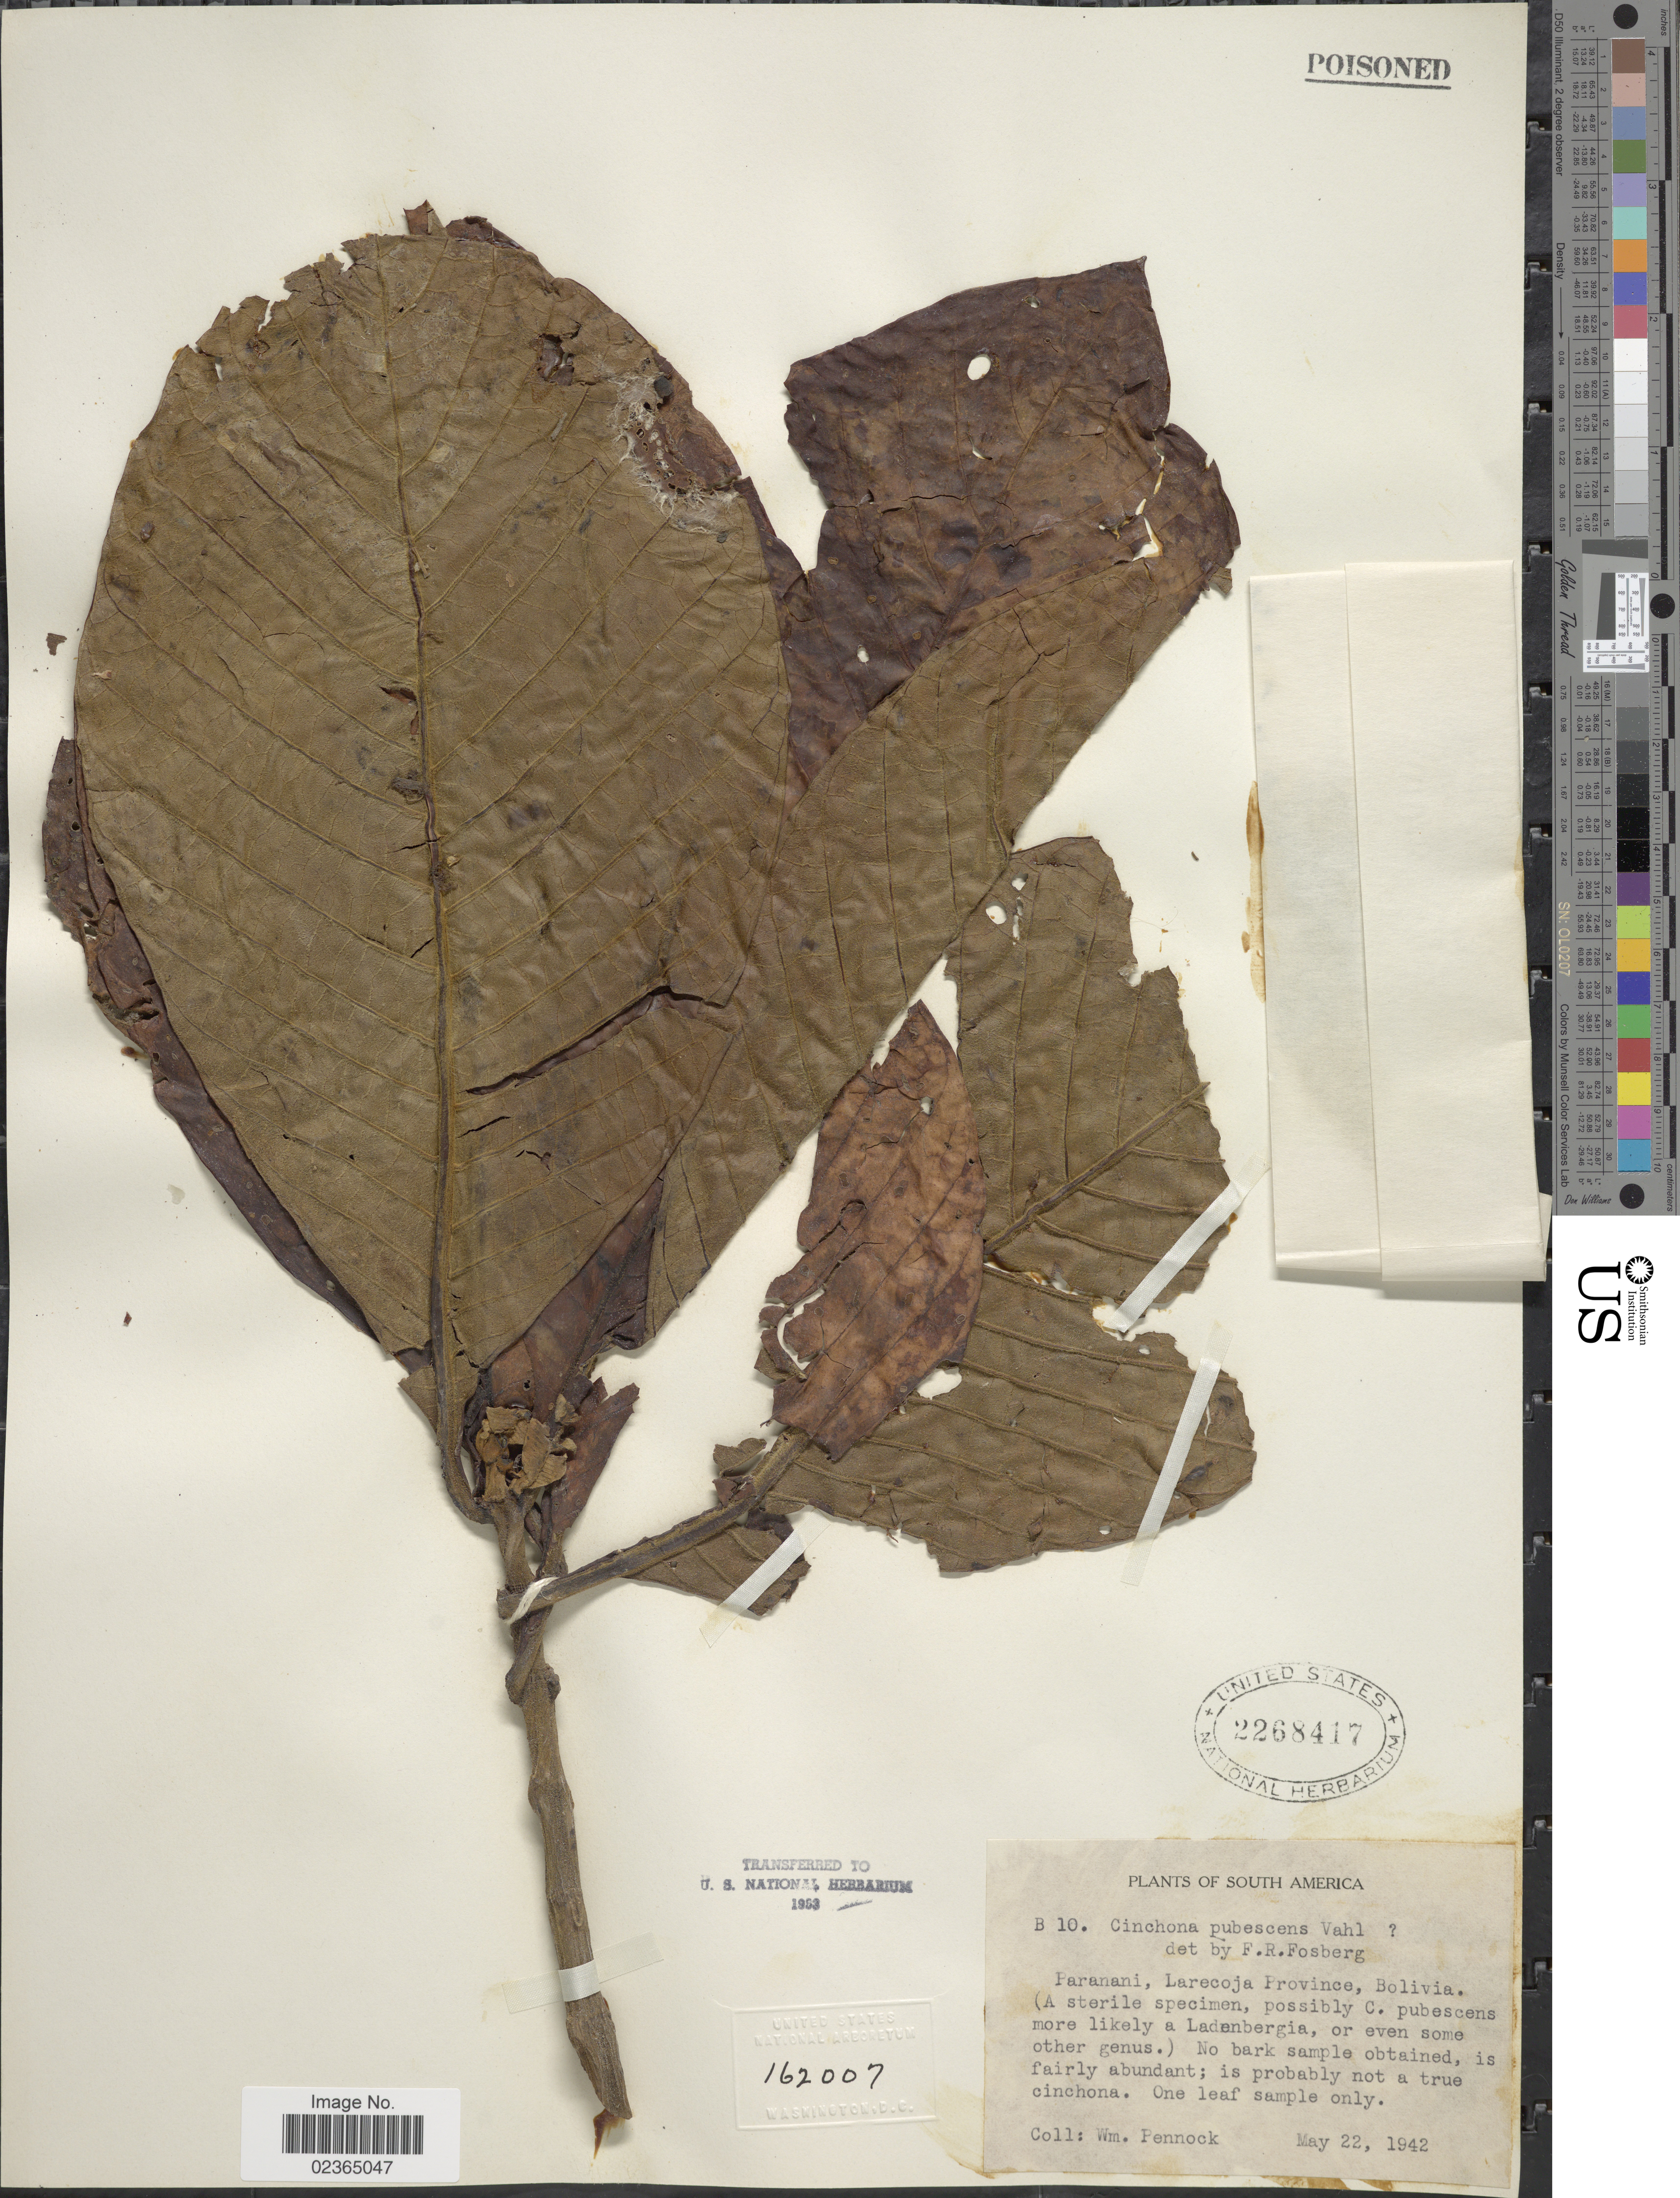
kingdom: Plantae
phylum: Tracheophyta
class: Magnoliopsida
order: Gentianales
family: Rubiaceae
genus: Cinchona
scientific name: Cinchona pubescens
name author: Vahl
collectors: W. Pennock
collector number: B 10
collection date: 1942-05-22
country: Bolivia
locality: Paranani, Larecoja Province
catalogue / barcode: US 2268417